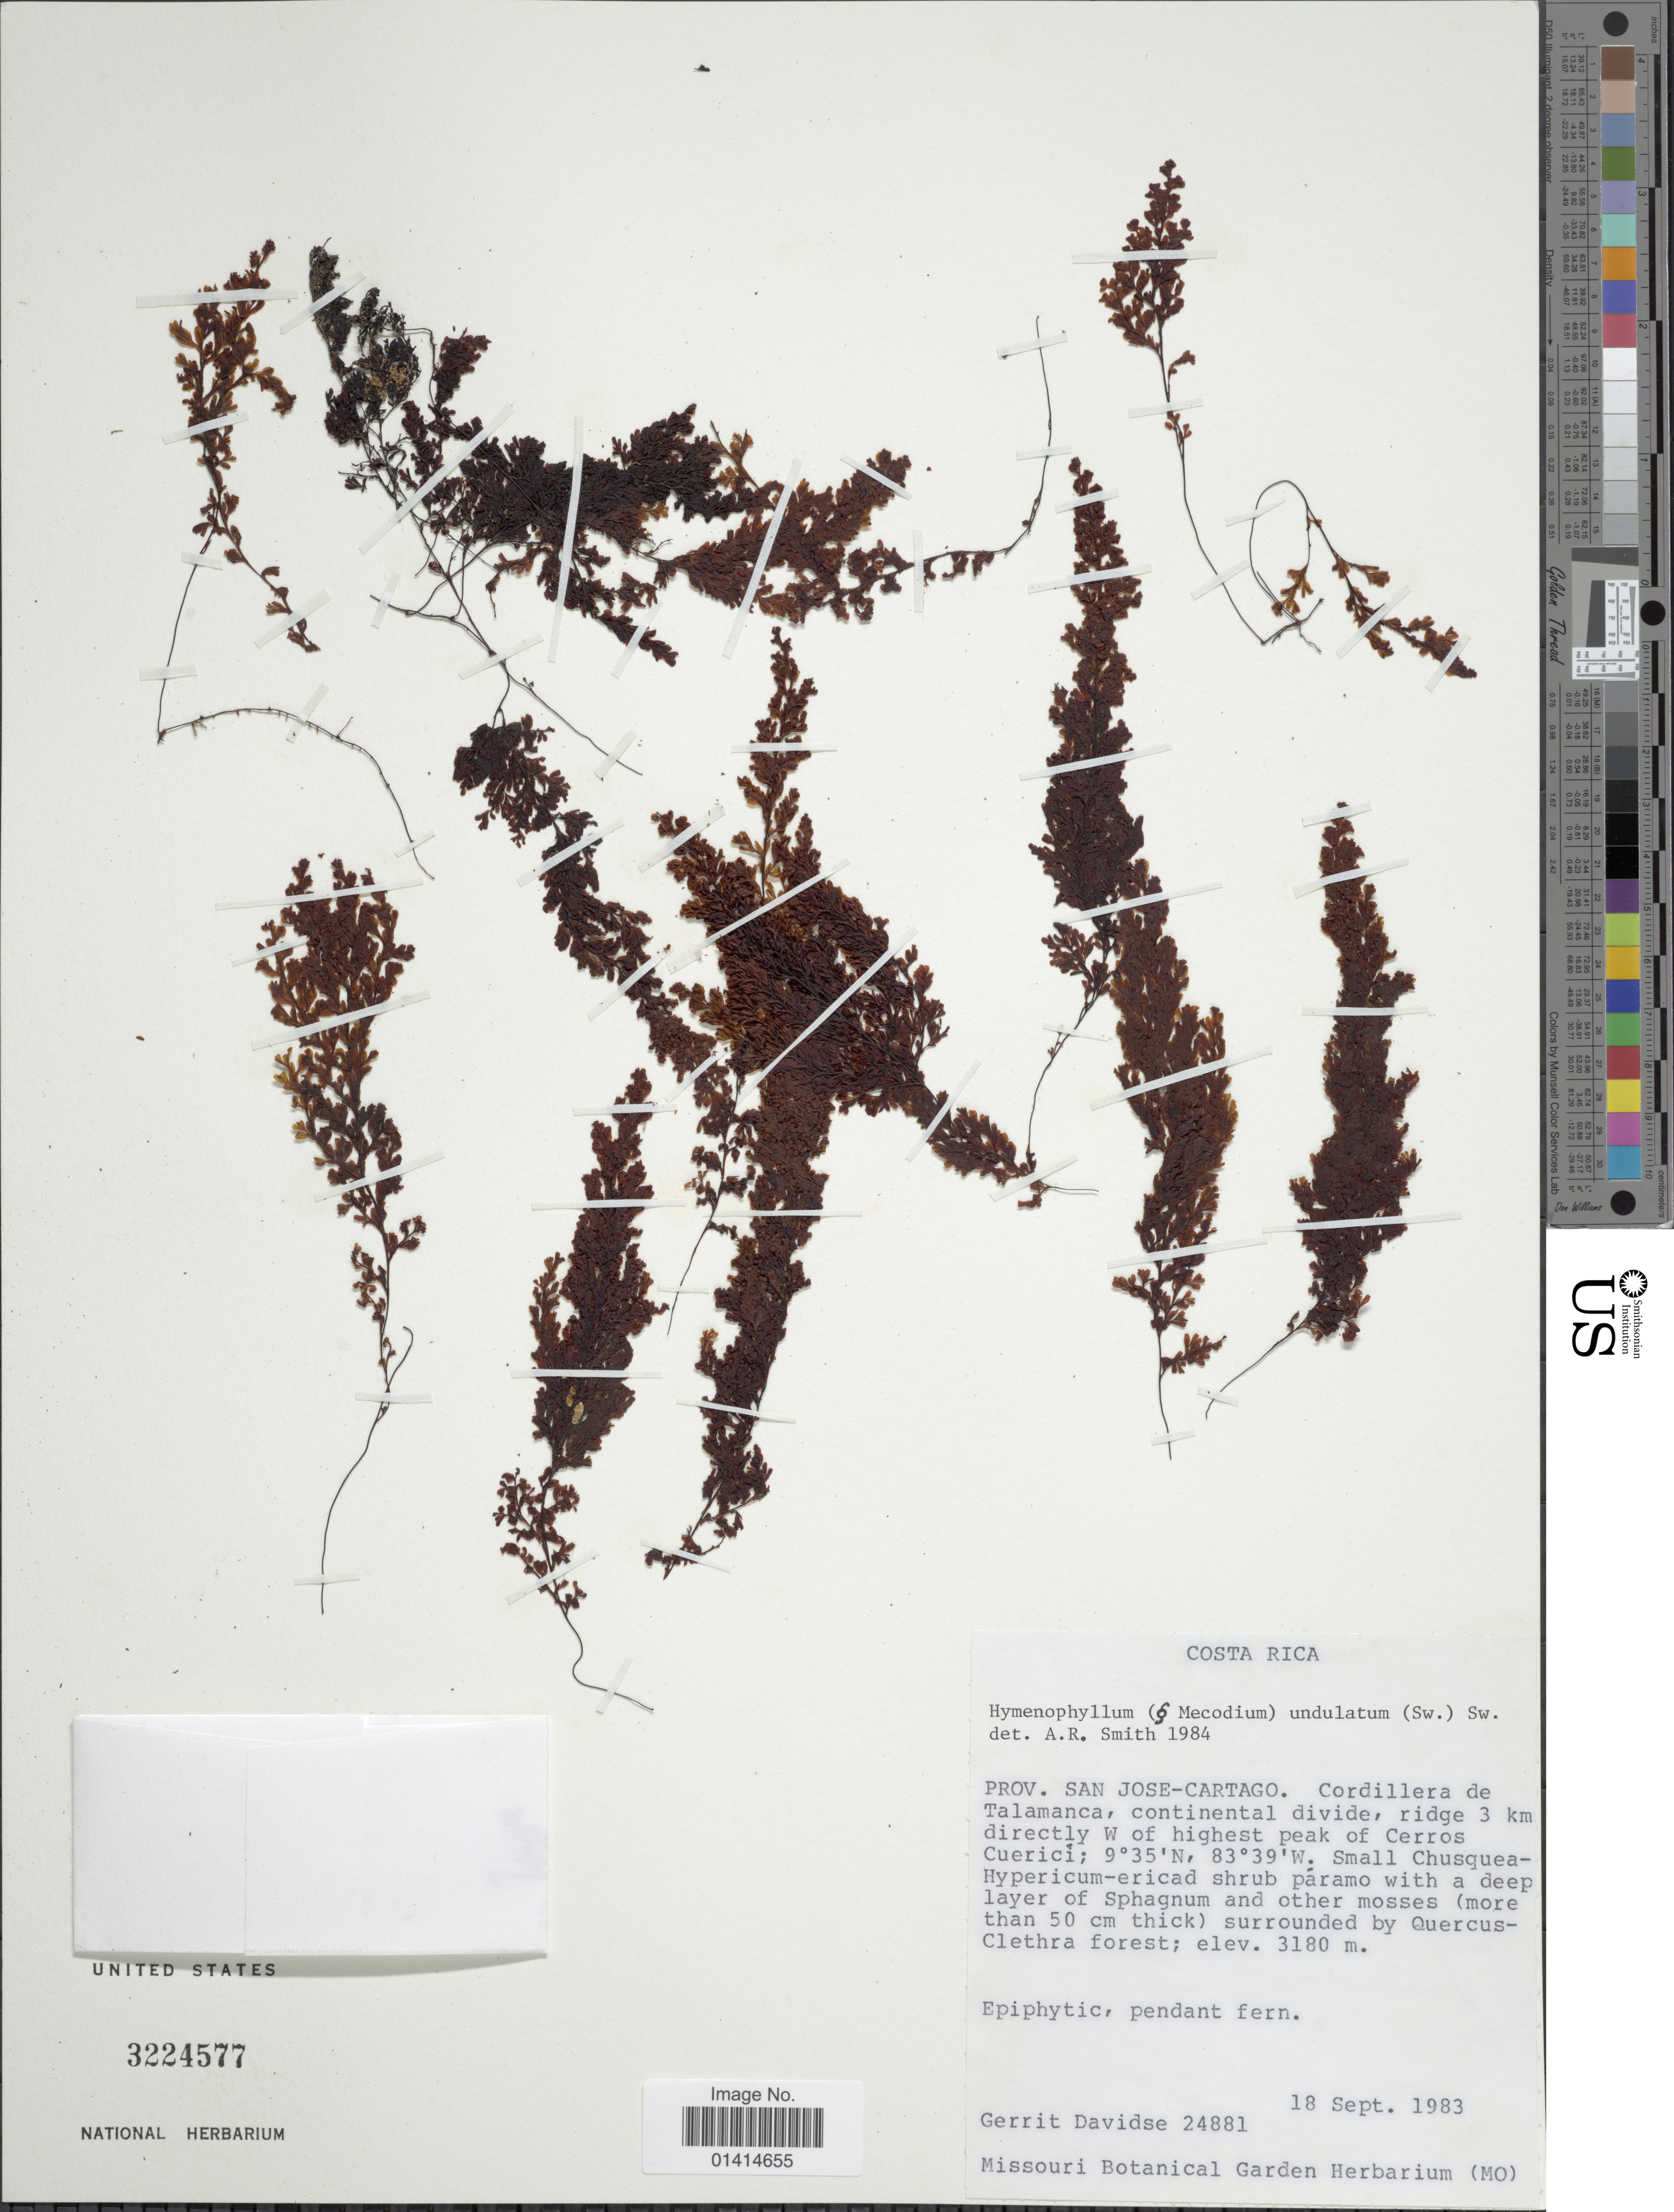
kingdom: Plantae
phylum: Tracheophyta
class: Polypodiopsida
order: Hymenophyllales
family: Hymenophyllaceae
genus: Hymenophyllum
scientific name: Hymenophyllum undulatum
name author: (Sw.) Sw.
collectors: G. Davidse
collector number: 24881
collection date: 1983-09-18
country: Costa Rica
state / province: San José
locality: Cartago. Cordillera de Talamanca, continental divide, ridge 3 km directly W of the highest peak of Cerros Cuerici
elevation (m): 3180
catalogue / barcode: US 3224577